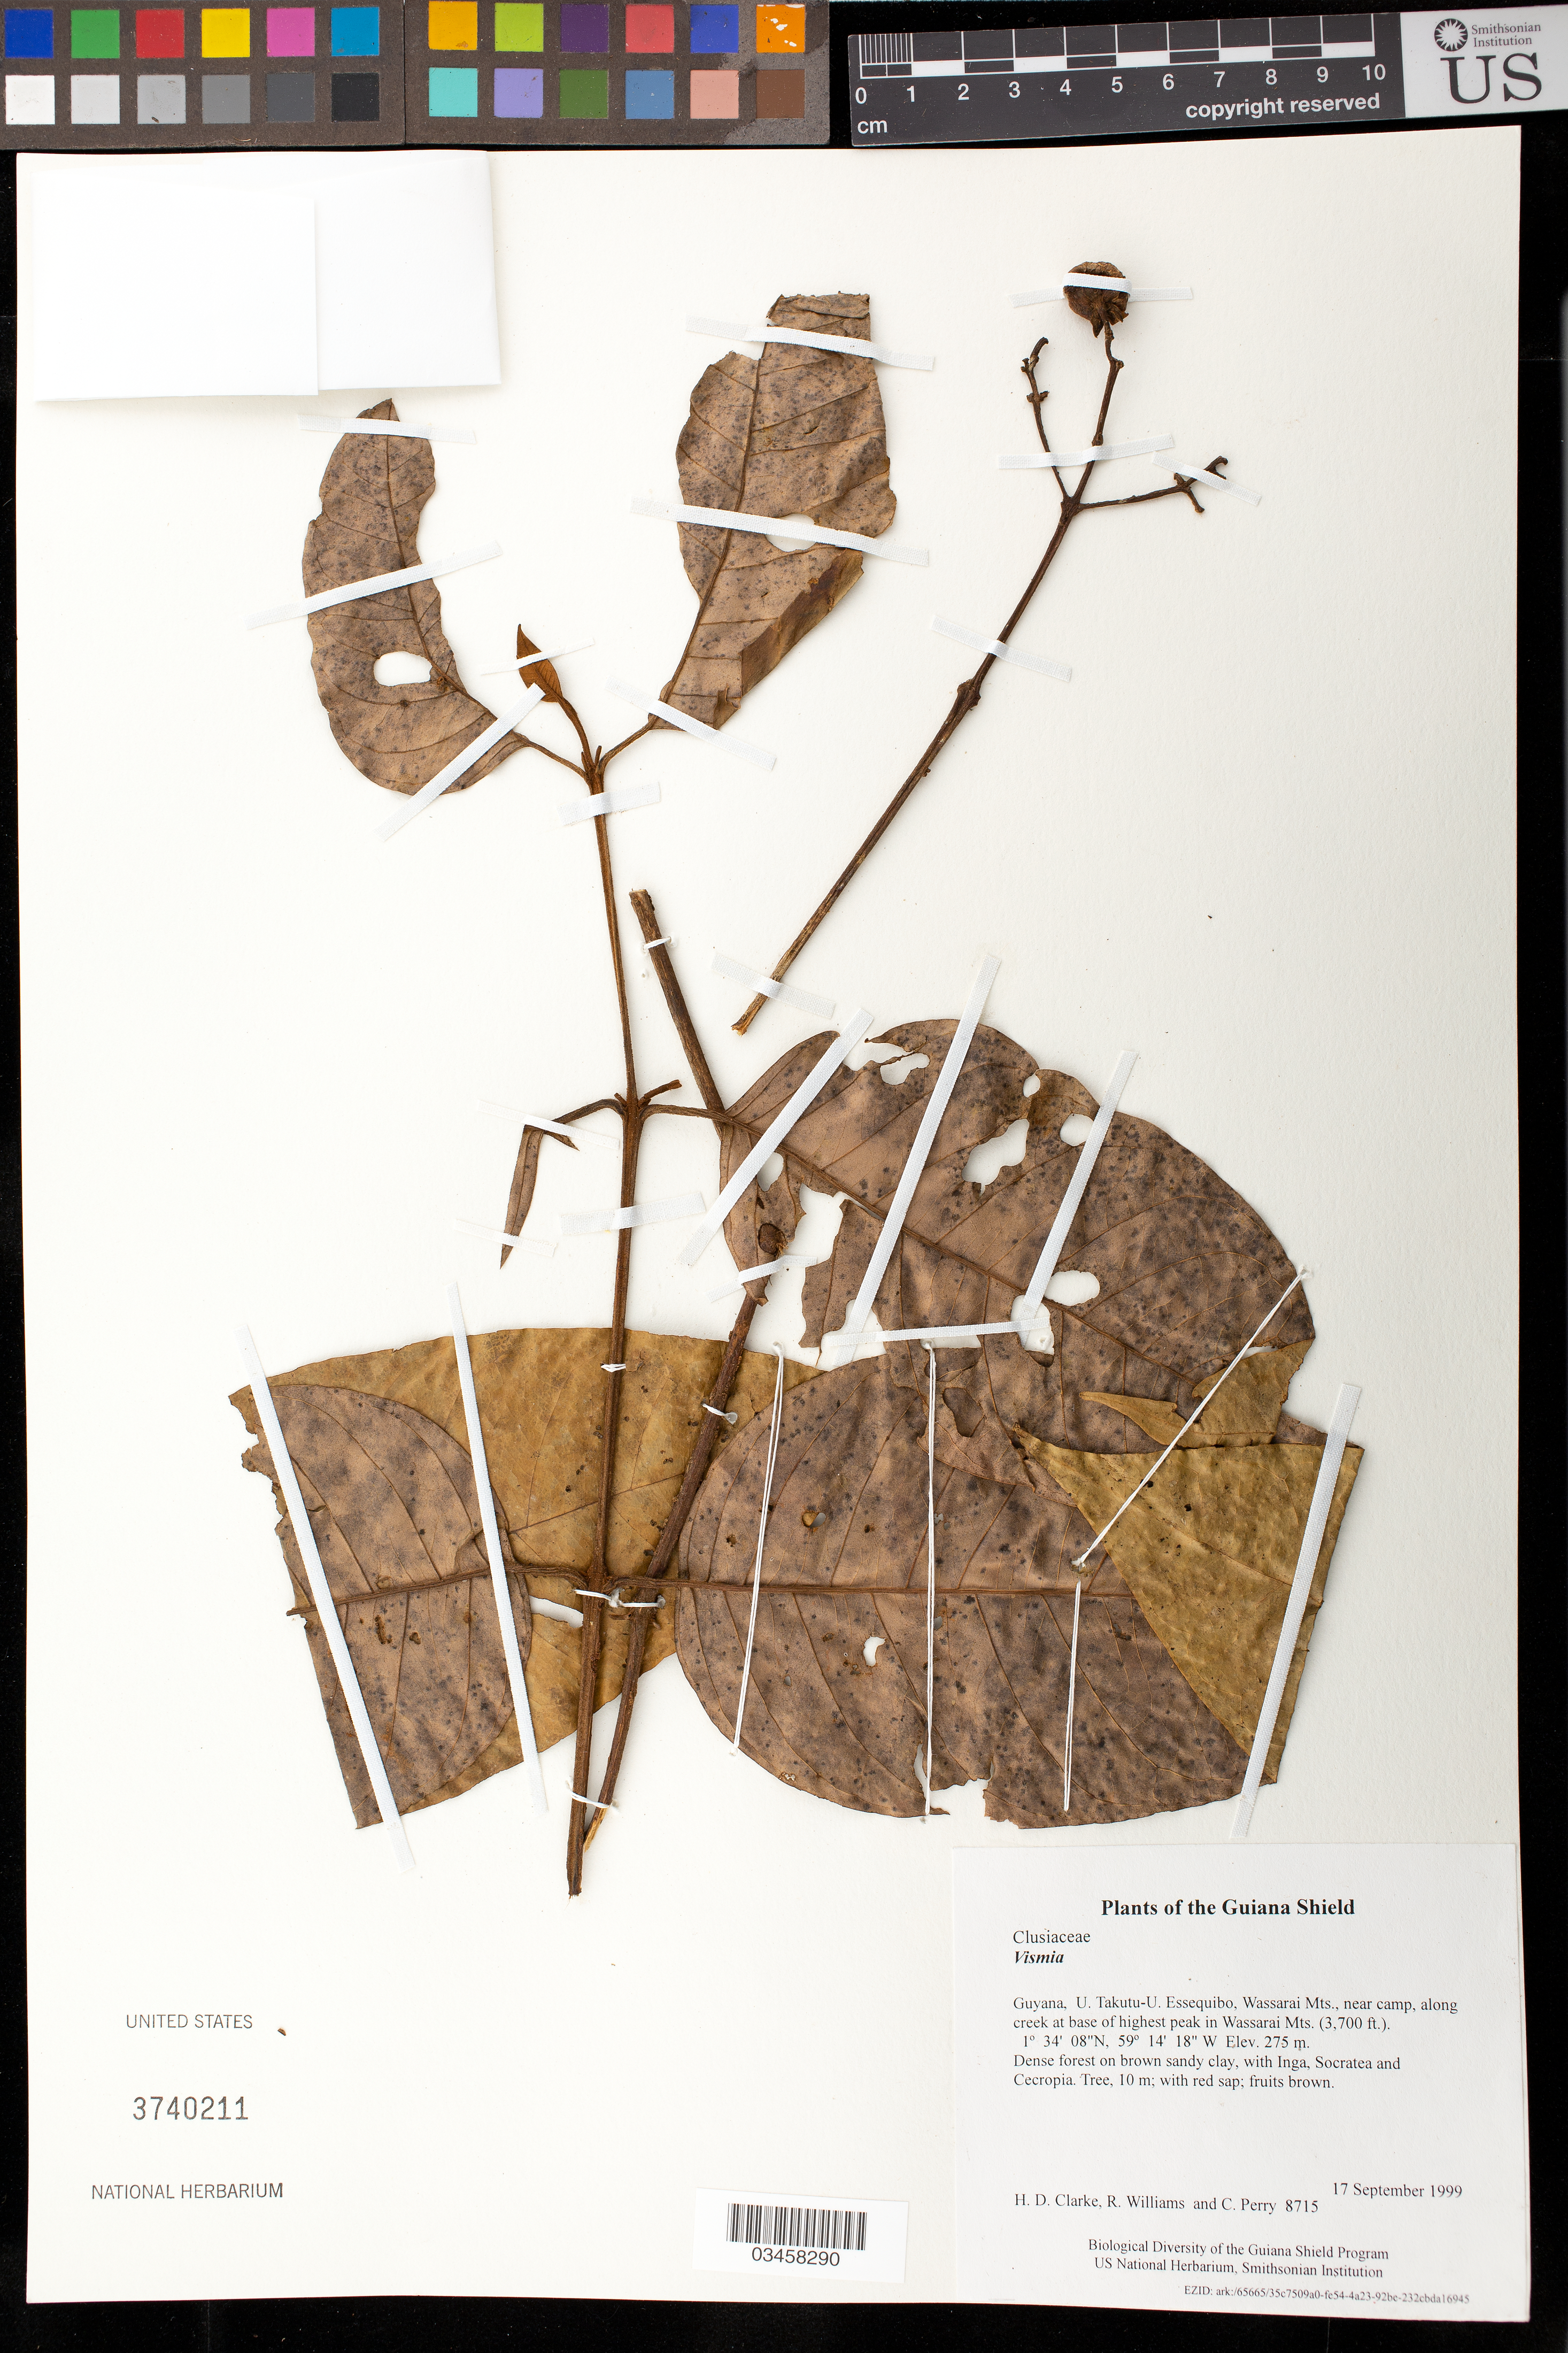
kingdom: Plantae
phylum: Tracheophyta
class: Magnoliopsida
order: Malpighiales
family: Hypericaceae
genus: Vismia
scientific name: Vismia sp.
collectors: H. D. Clarke, R. Williams & C. Perry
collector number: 8715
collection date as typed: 17 September 1999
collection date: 1999-09-17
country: Guyana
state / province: U. Takutu-U. Essequibo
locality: Wassarai Mts., near camp, along creek at base of highest peak in Wassarai Mts. (3,700 ft.)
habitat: Dense forest on brown sandy clay, with Inga, Socratea and Cecropia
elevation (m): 275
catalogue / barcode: US 3740211